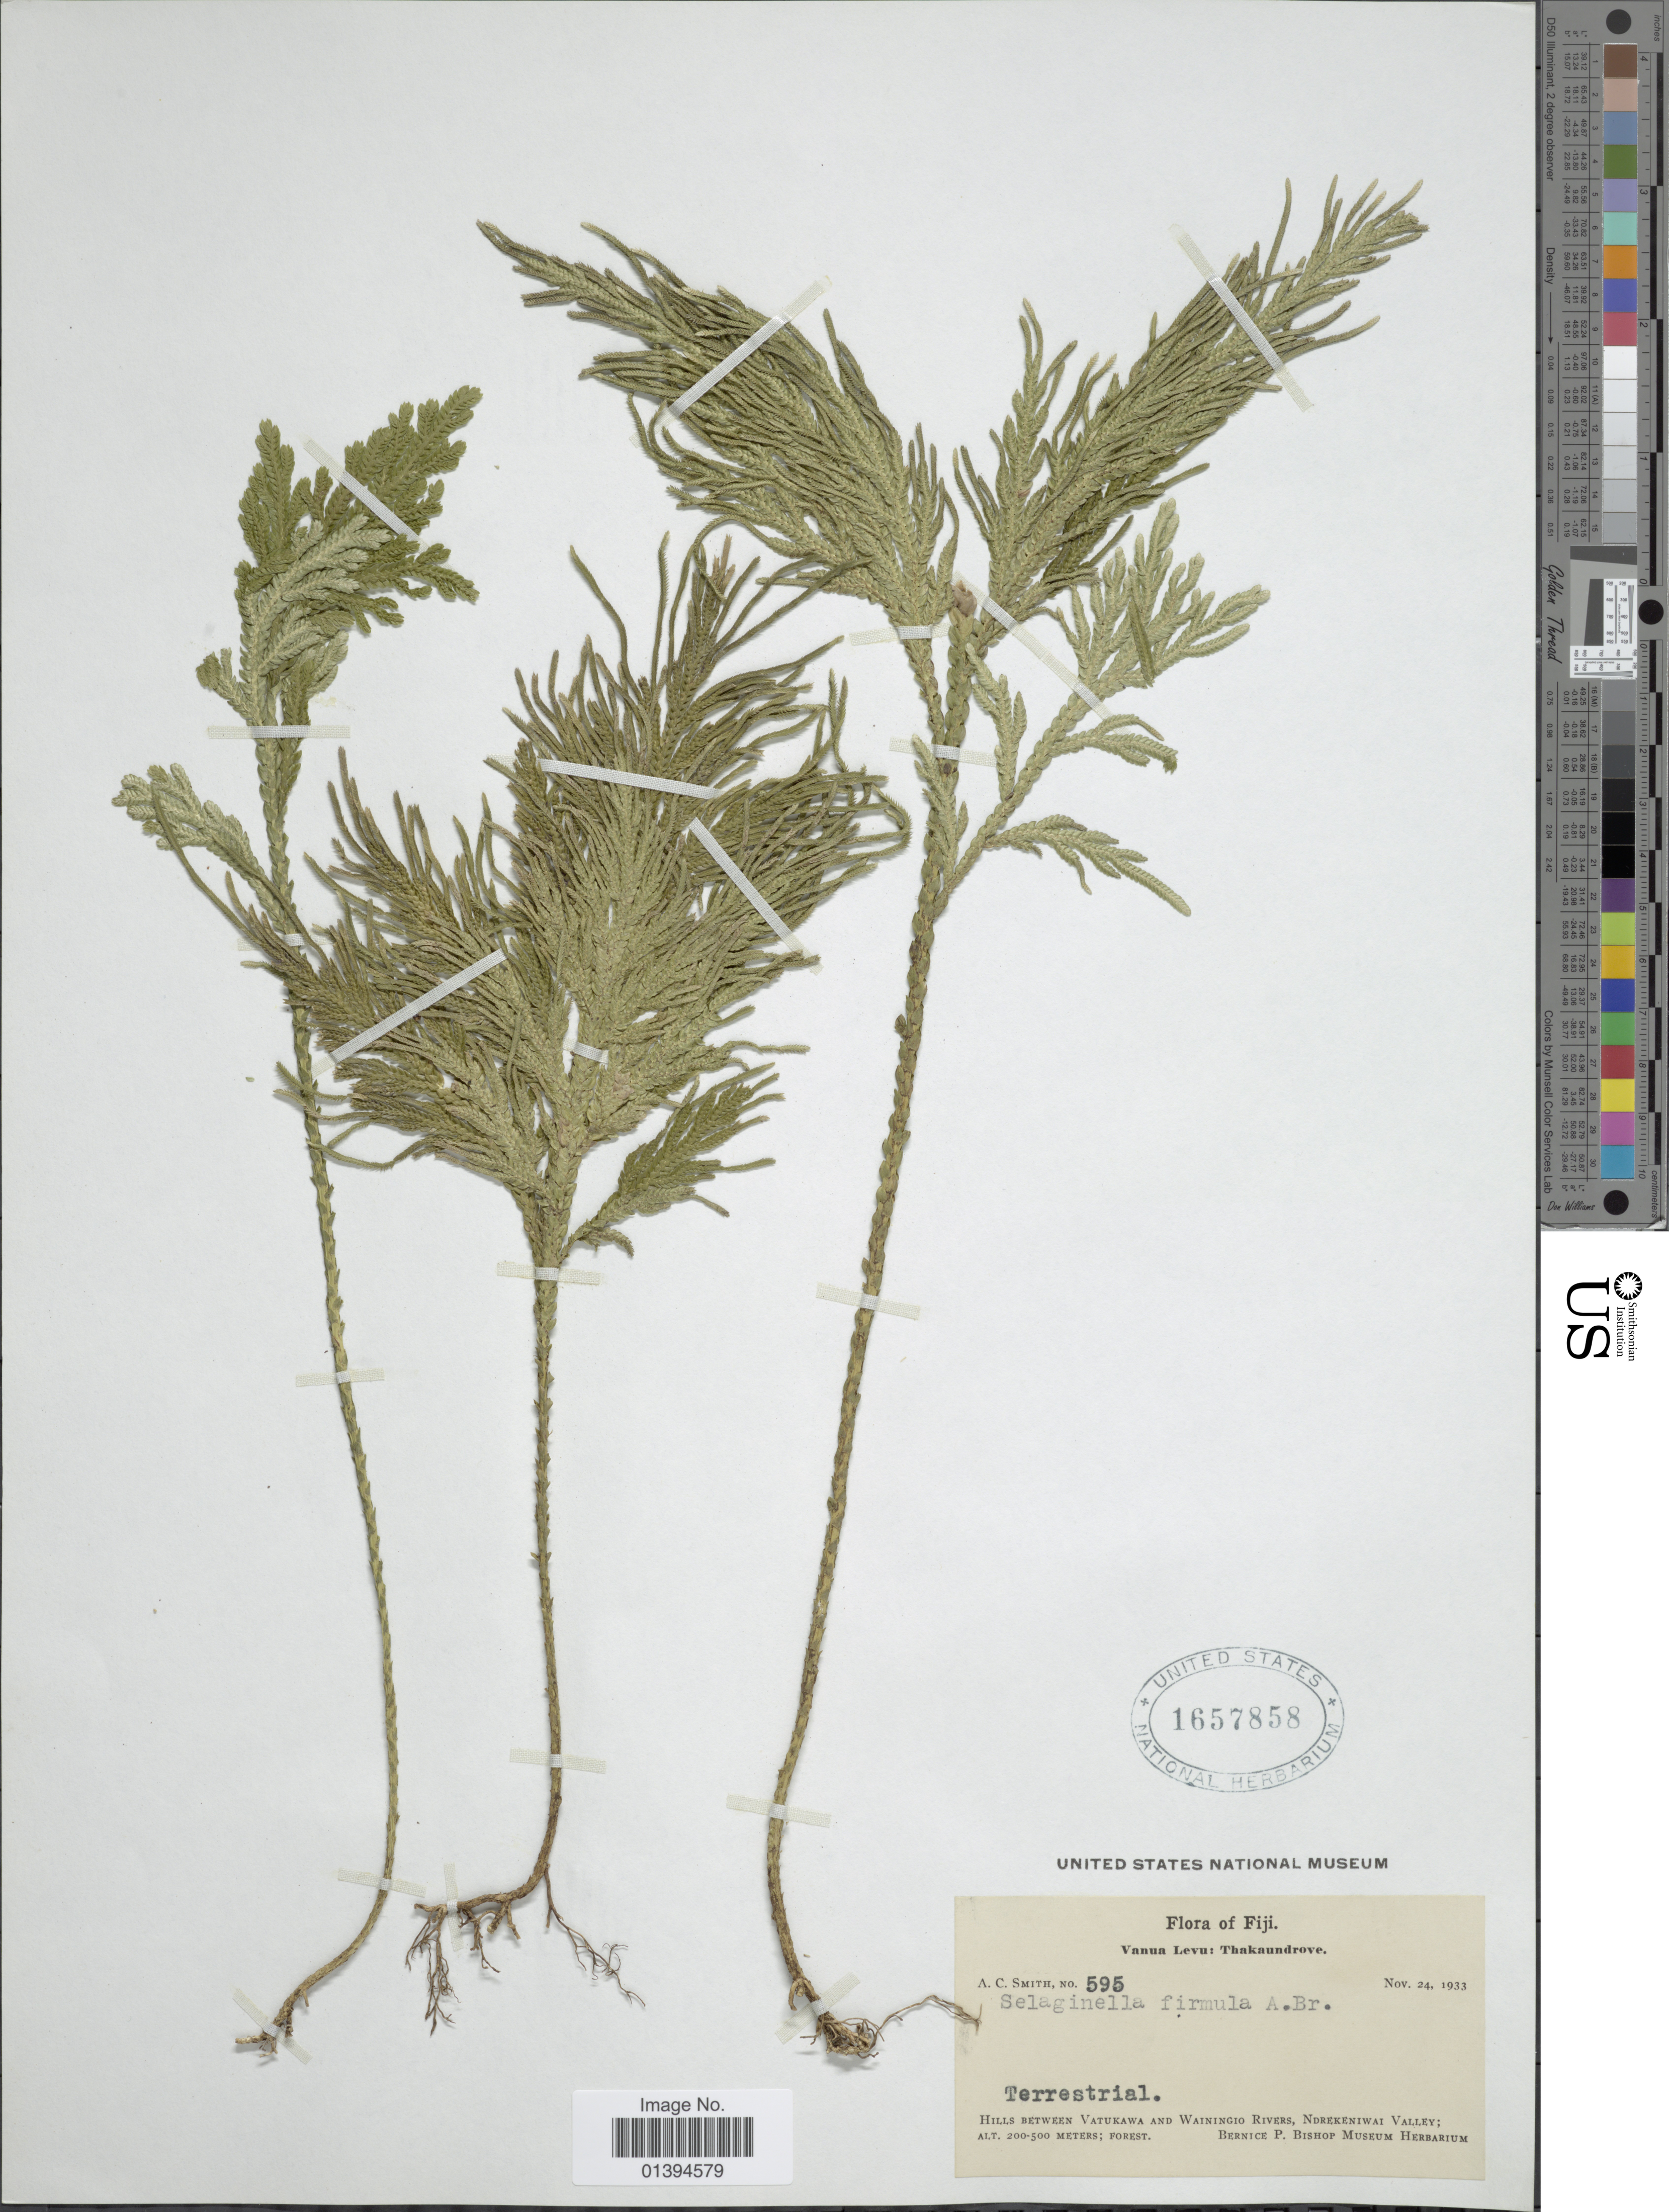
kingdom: Plantae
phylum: Tracheophyta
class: Lycopodiopsida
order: Selaginellales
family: Selaginellaceae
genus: Selaginella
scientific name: Selaginella firmula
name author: A. Br.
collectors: A. C. Smith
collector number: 595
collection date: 1933-11-24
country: Fiji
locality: Vanua Levu: Thakaundrove, hills between Vatukawa and Wainingio rivers, Ndrekeniwai valley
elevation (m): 200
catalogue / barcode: US 1657858